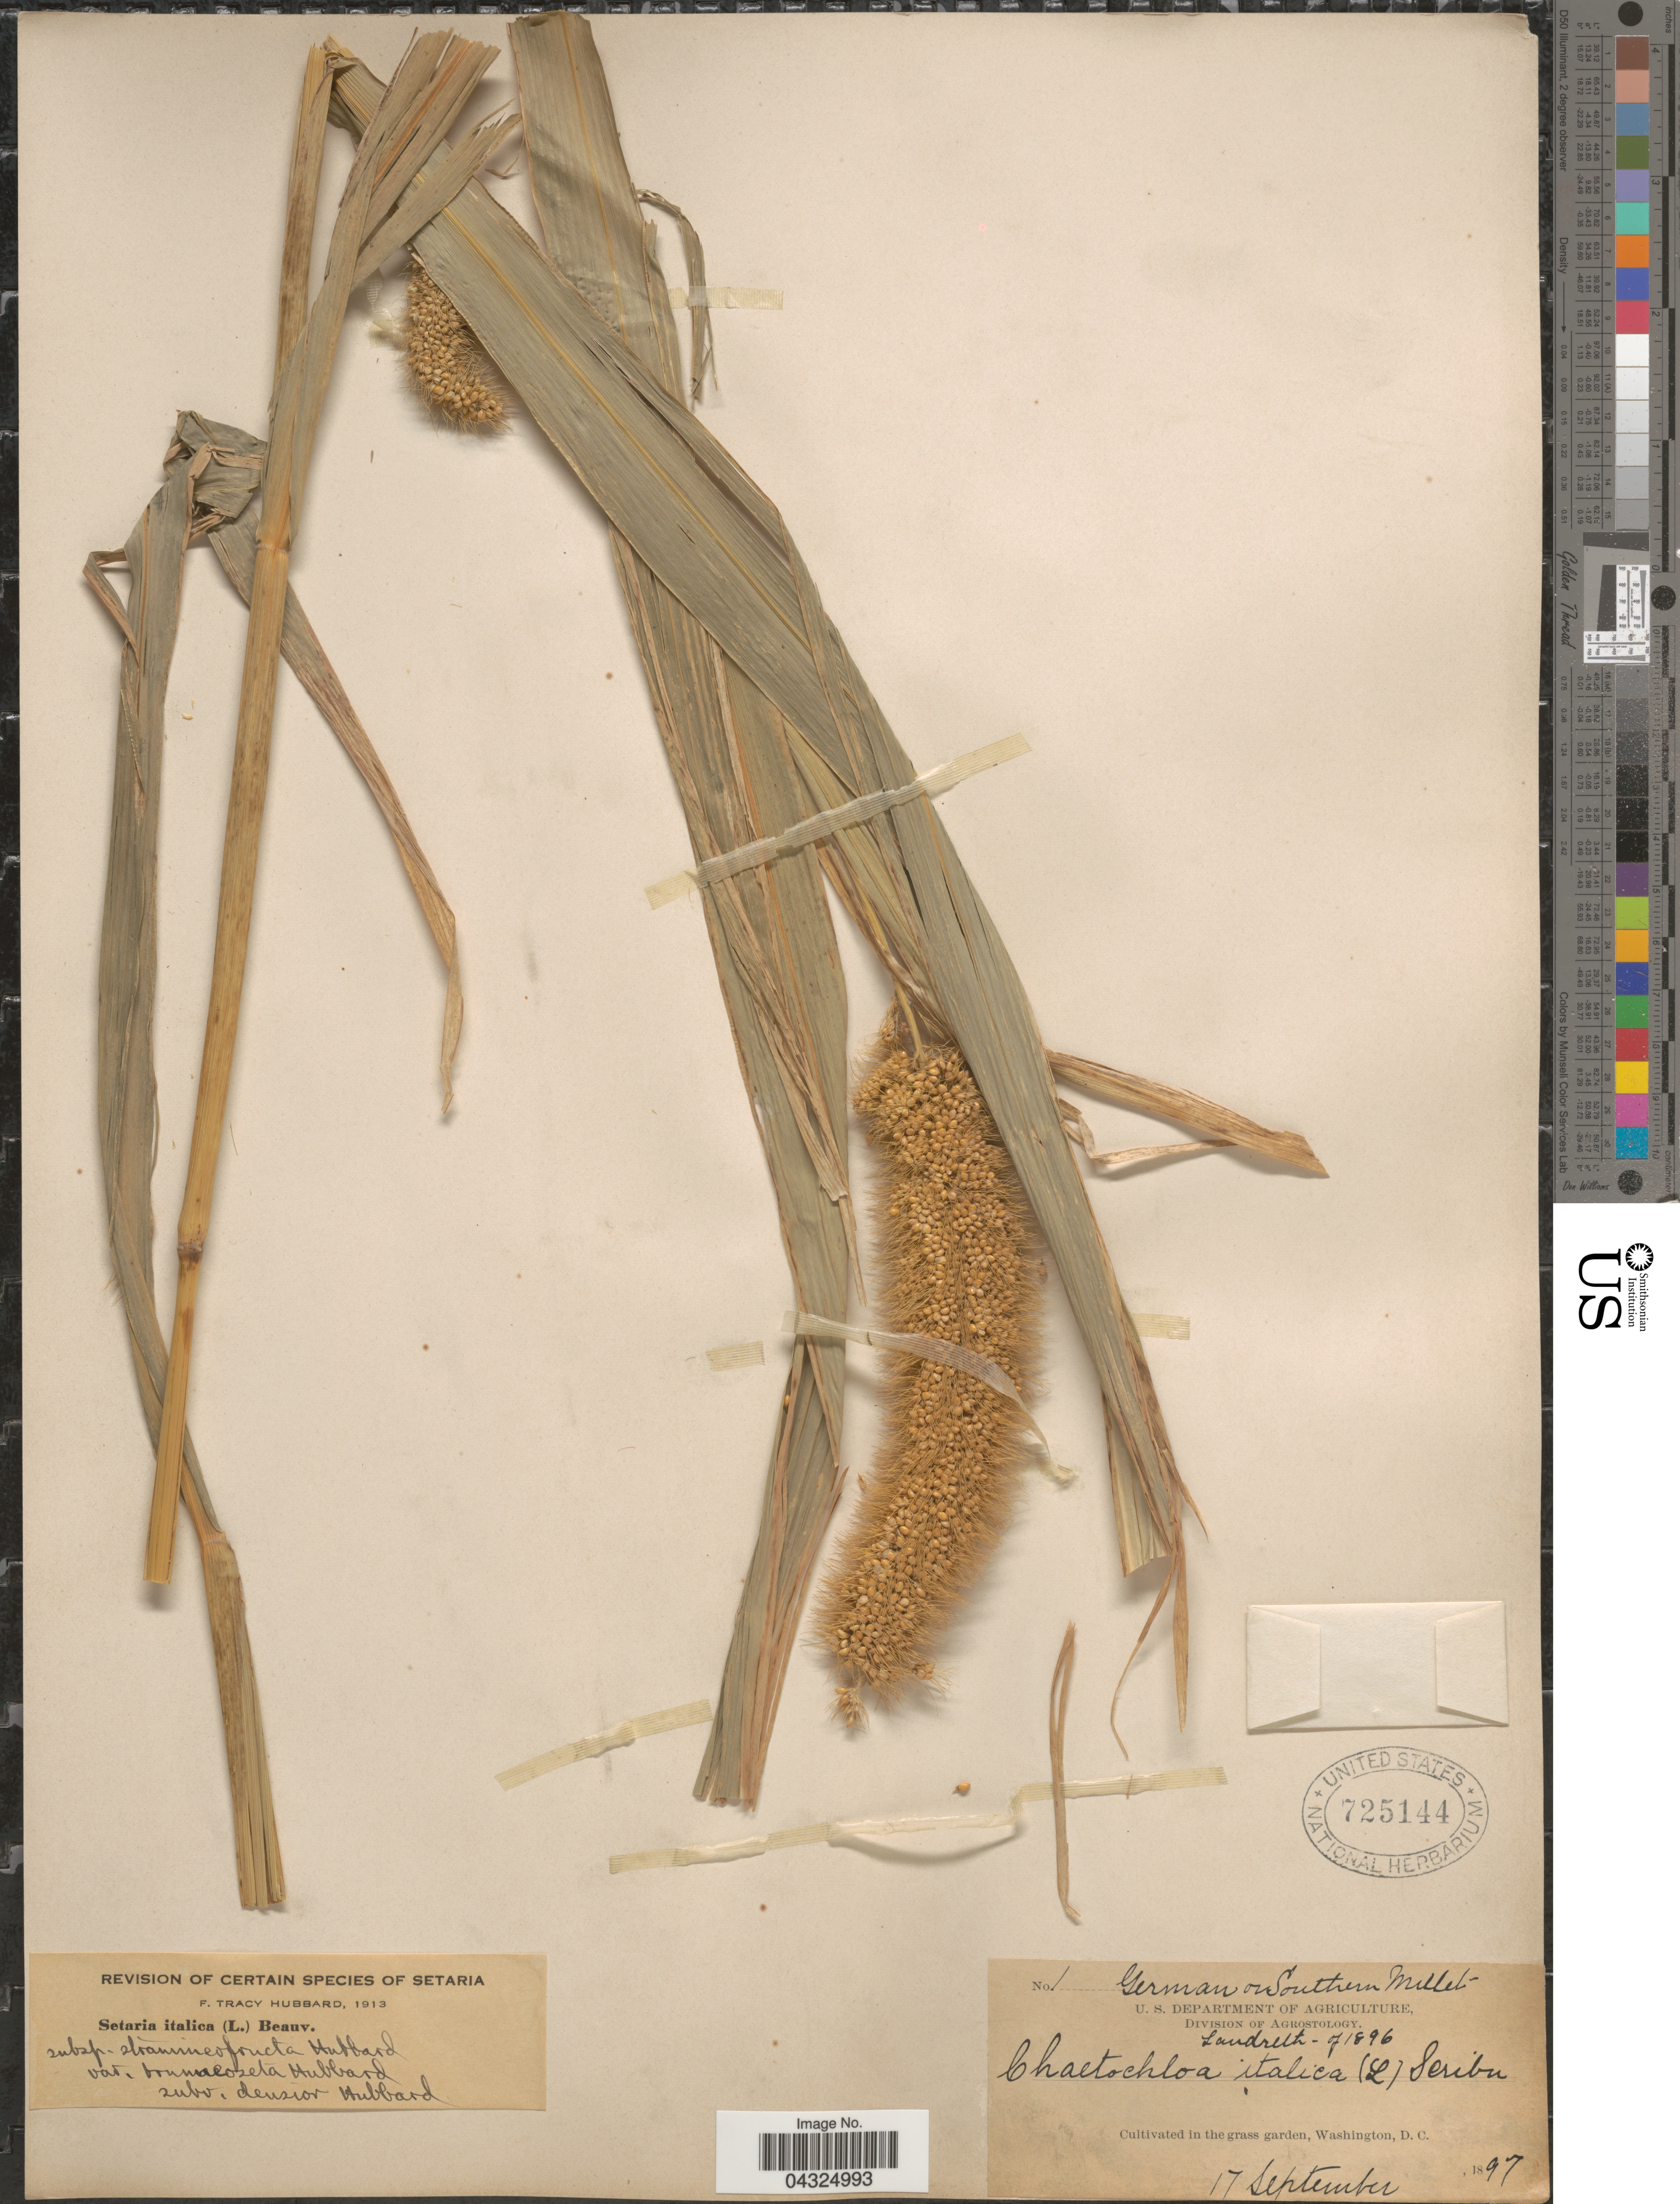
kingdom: Plantae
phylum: Tracheophyta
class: Liliopsida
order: Poales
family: Poaceae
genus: Setaria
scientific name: Setaria italica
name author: (L.) P. Beauv.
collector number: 1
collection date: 1897-09-17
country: United States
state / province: District of Columbia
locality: Grass garden, Washington, D. C.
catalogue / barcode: US 725144